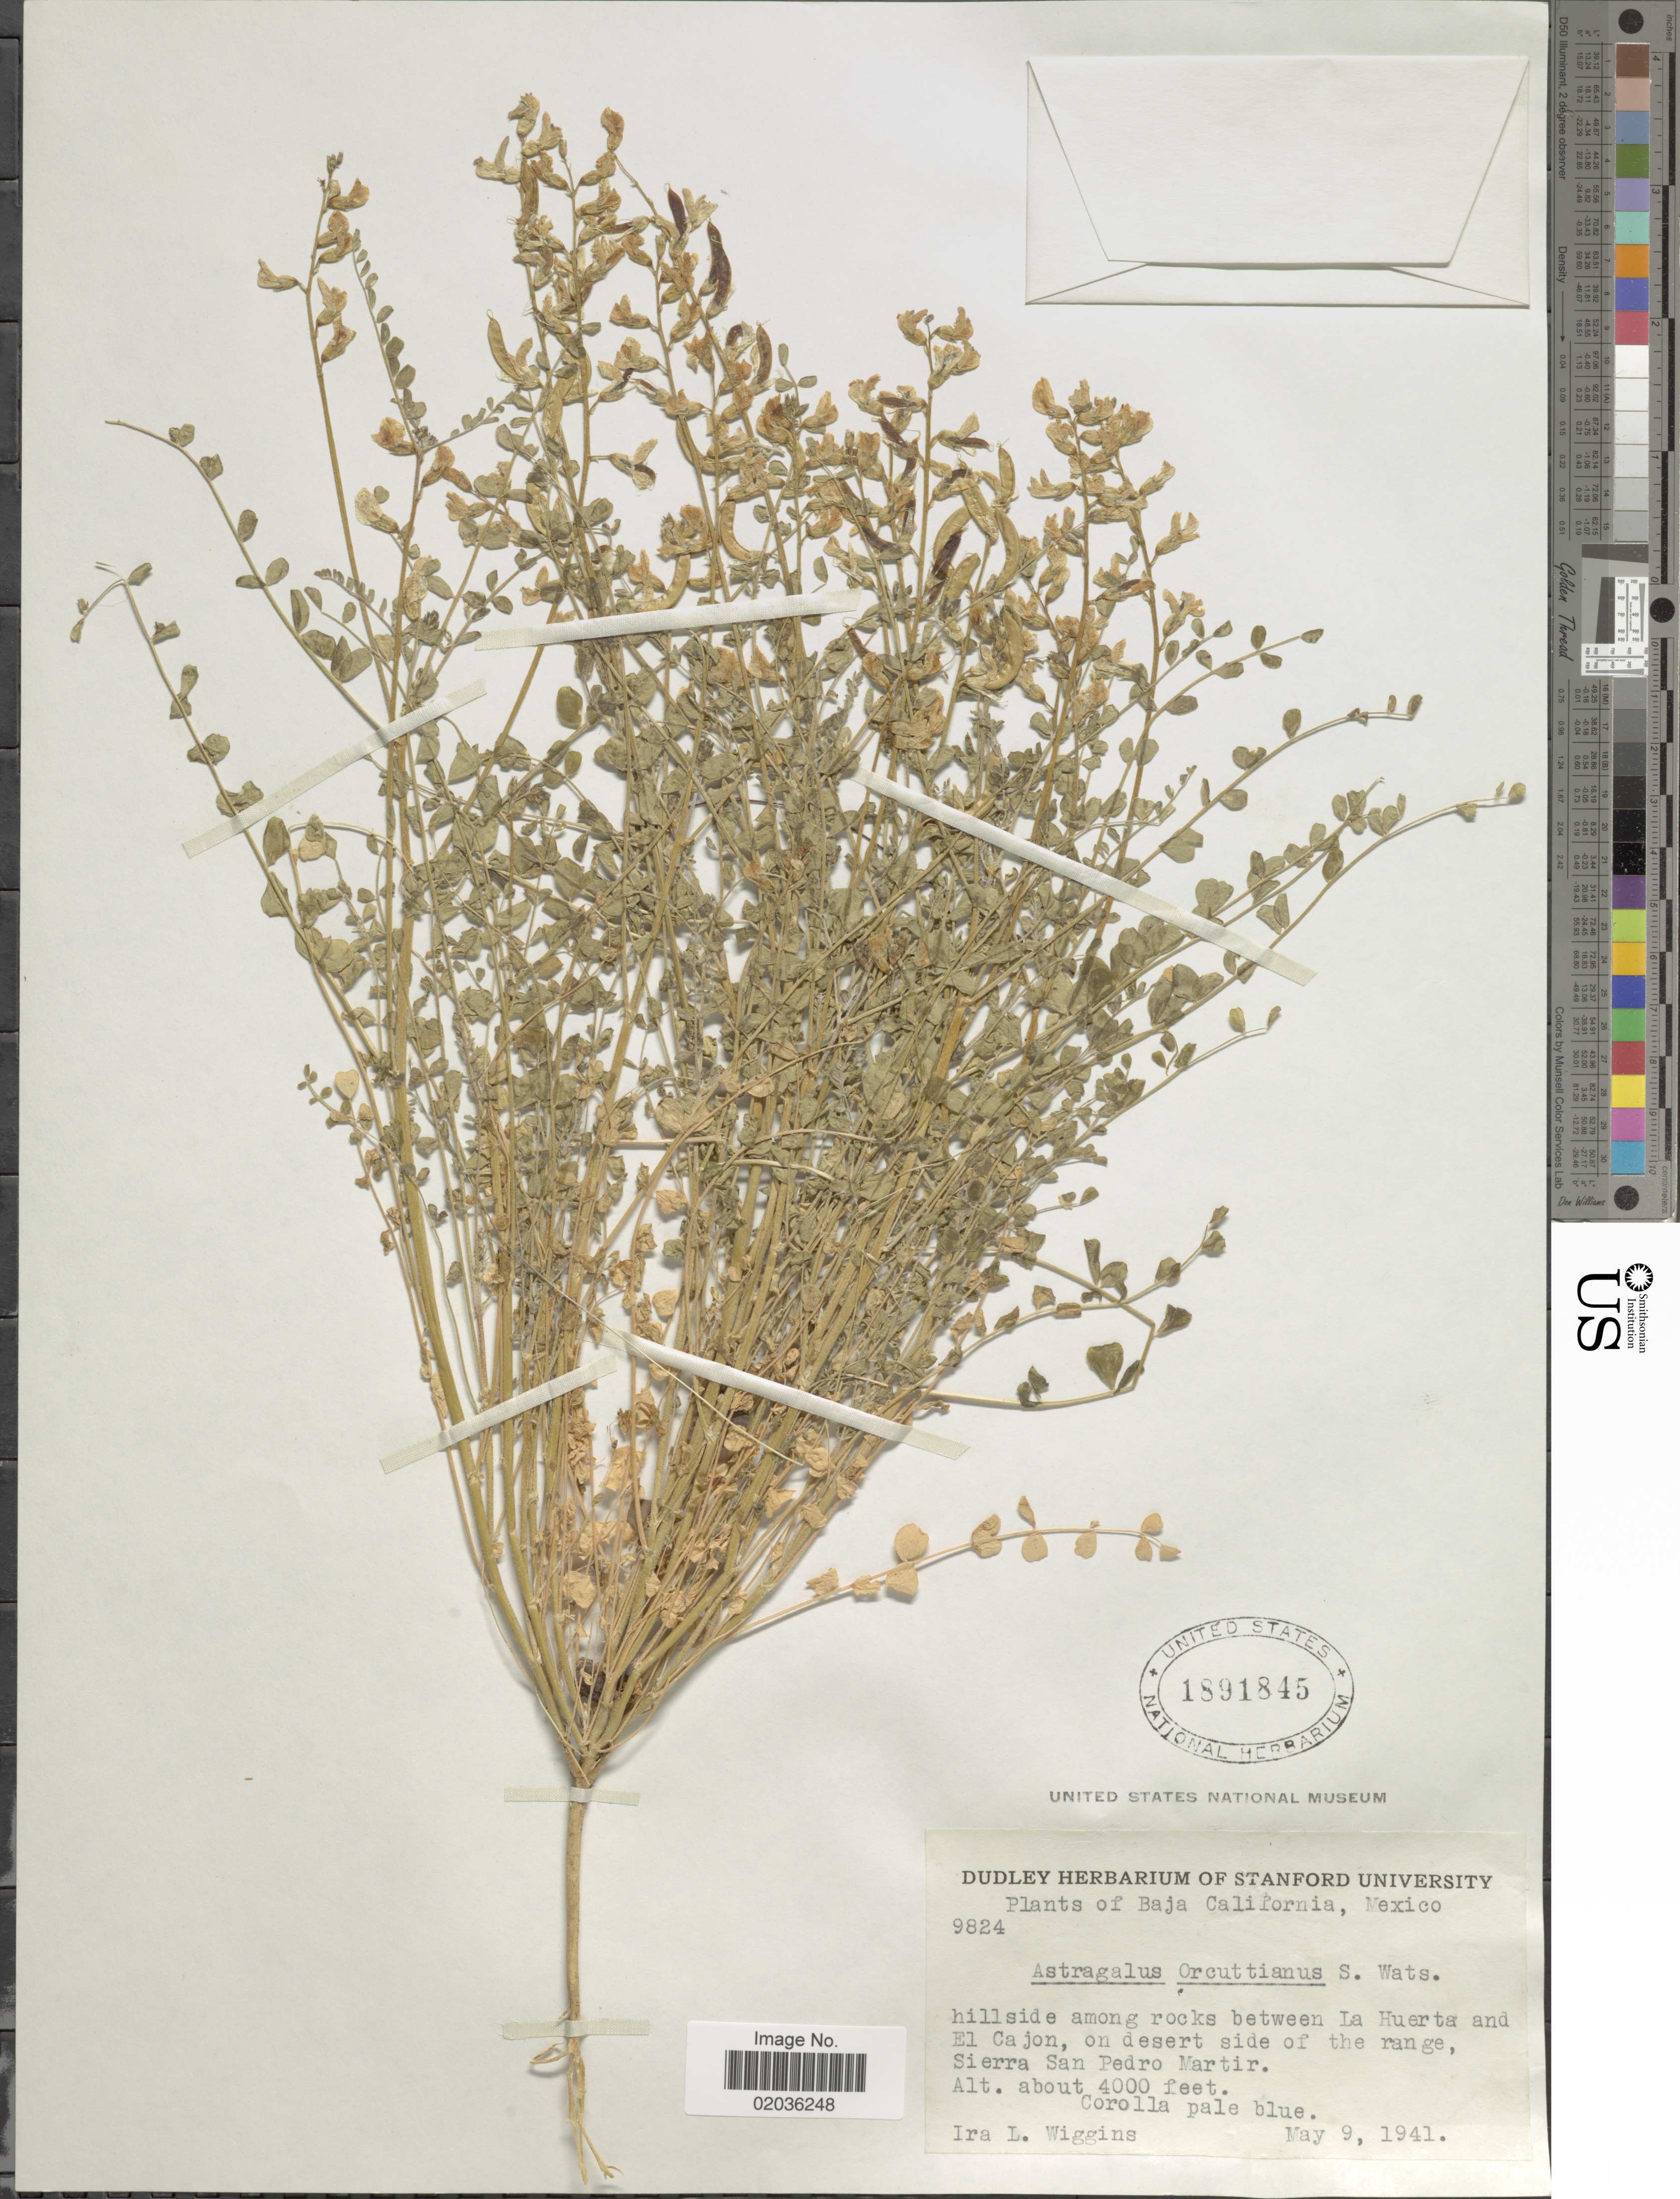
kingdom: Plantae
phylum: Tracheophyta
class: Magnoliopsida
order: Fabales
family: Fabaceae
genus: Astragalus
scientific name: Astragalus orcuttianus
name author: S. Watson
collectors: I. L. Wiggins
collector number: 9824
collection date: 1941-05-09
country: Mexico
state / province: Baja California Norte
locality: Hillside among rocks between La Huerta and El Cajon, on desert side of the range, Sierra San Pedro Martir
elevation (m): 1219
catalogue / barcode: US 1891845